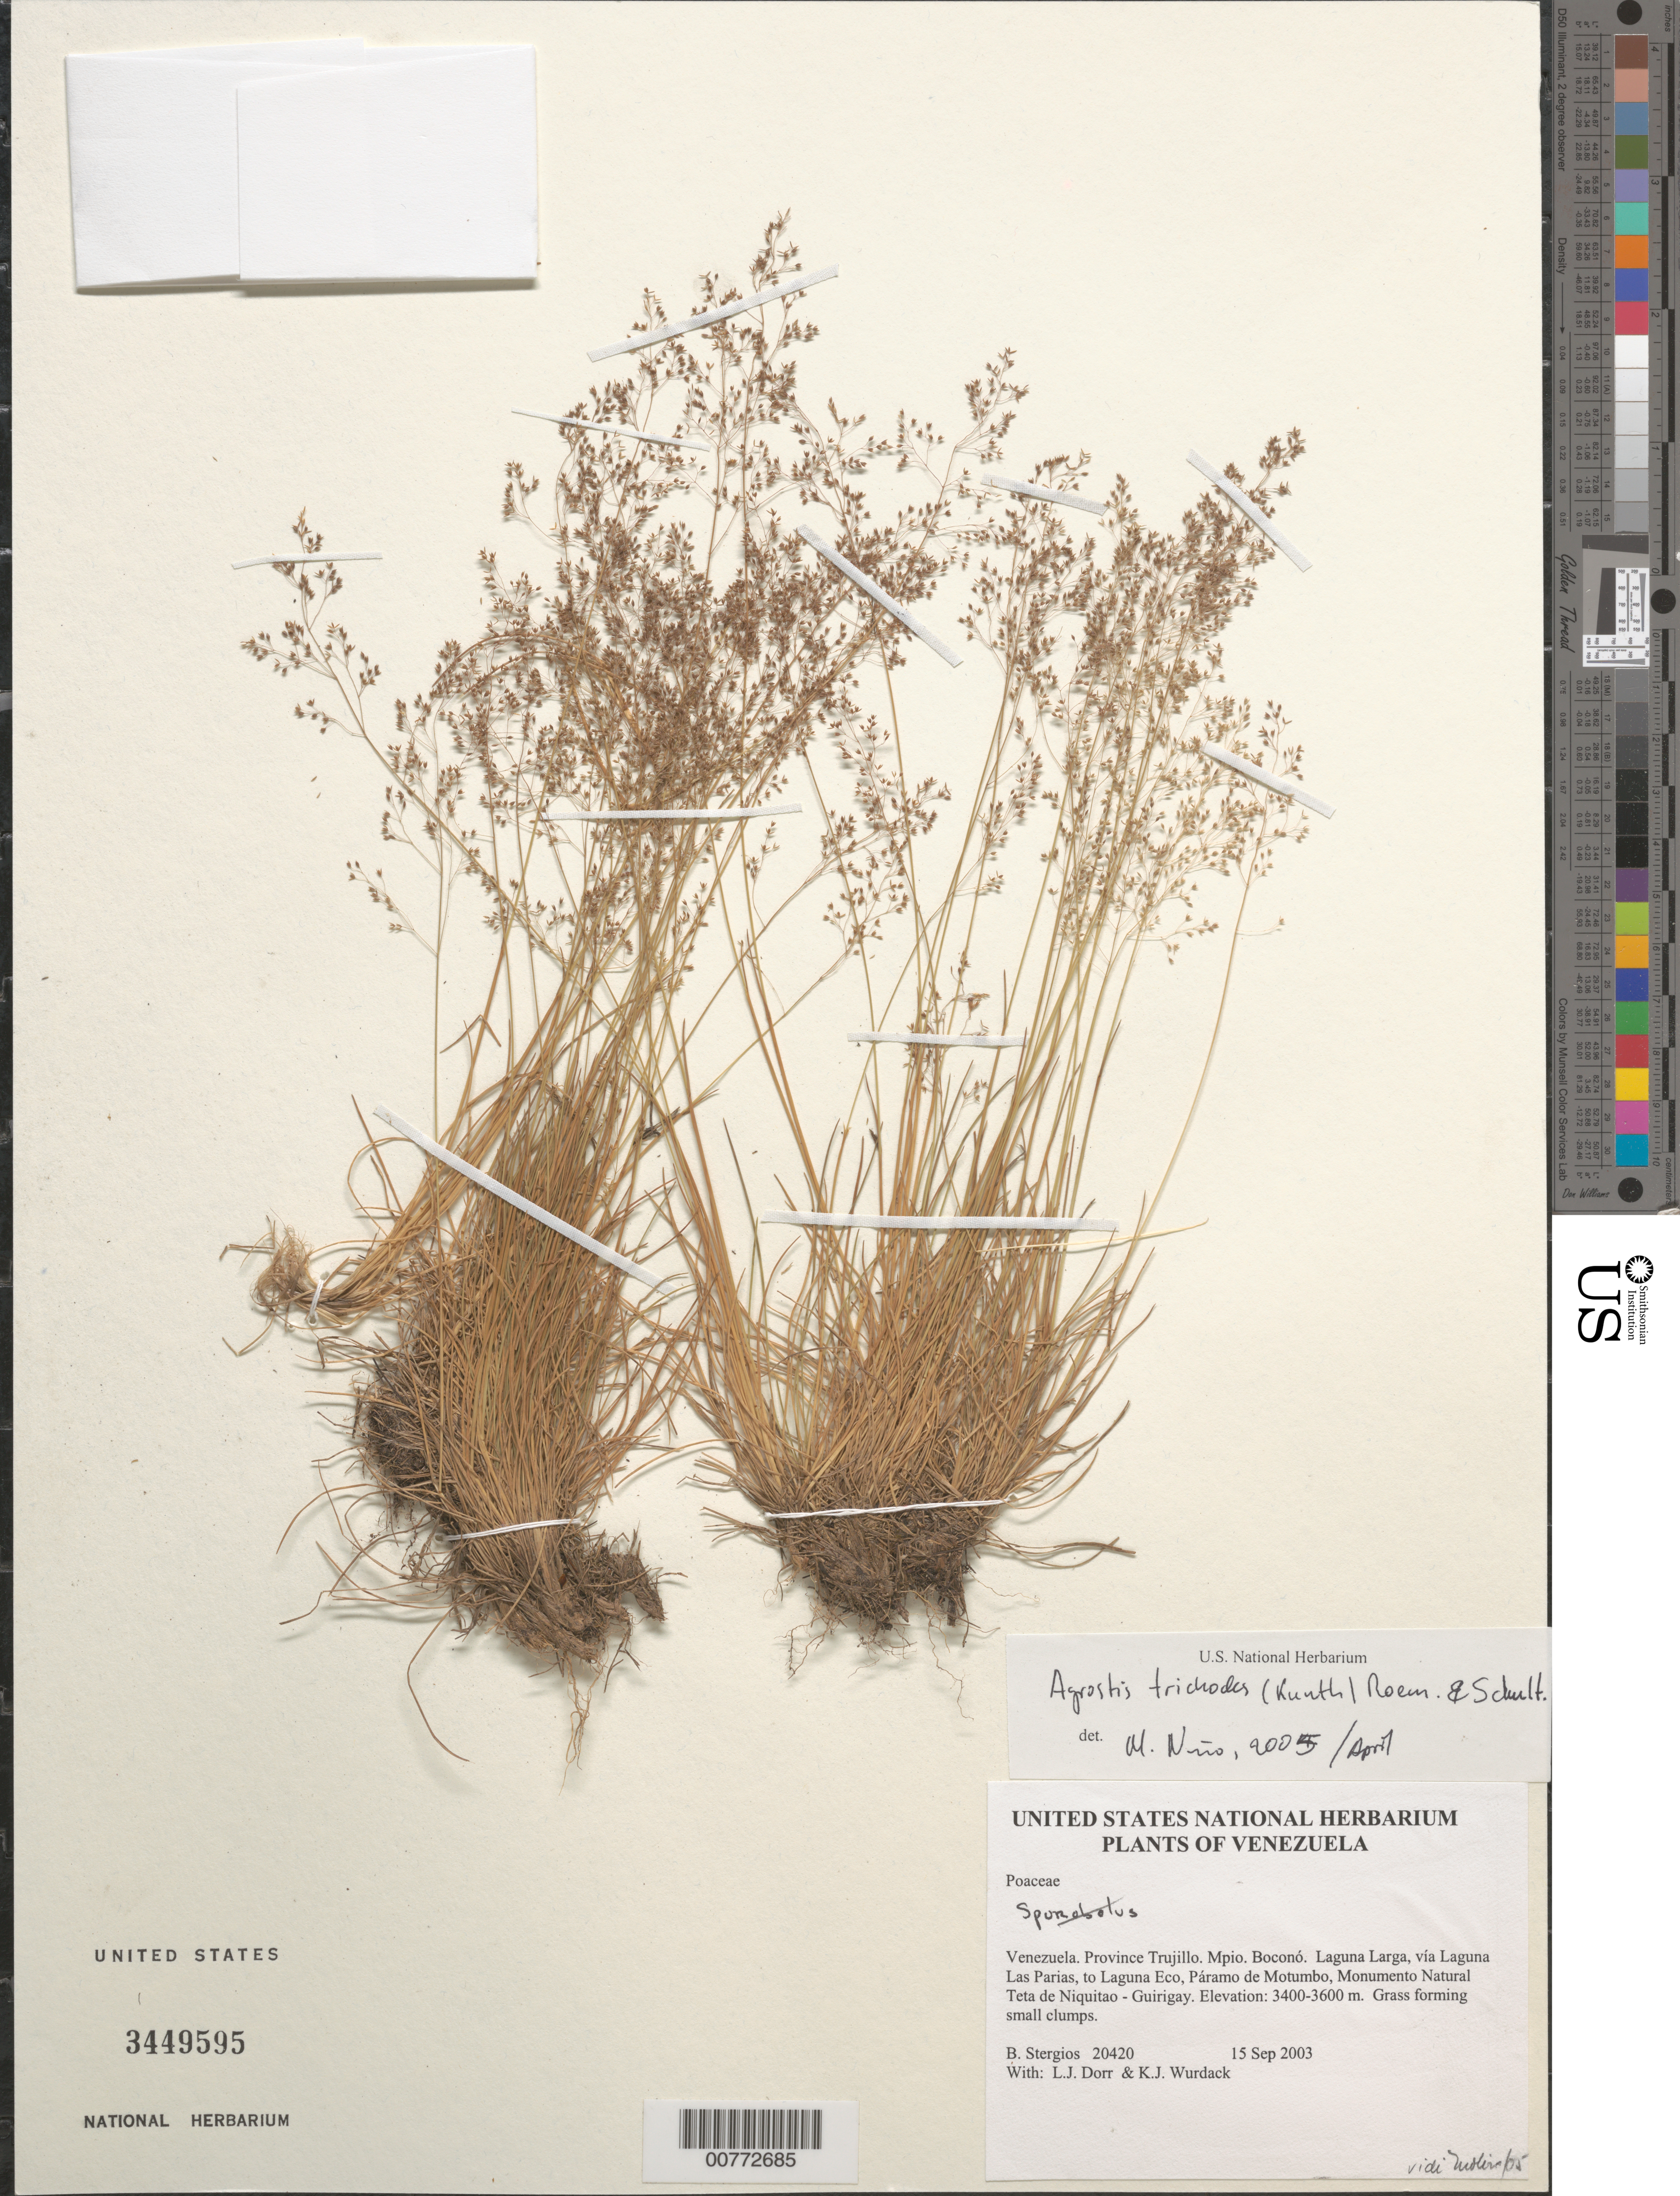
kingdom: Plantae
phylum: Tracheophyta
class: Liliopsida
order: Poales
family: Poaceae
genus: Agrostis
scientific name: Agrostis trichodes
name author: (Kunth) Roem. & Schult.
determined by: Niño, S. M., (PORT), BioCentro-UNELLEZ (VENEZUELA)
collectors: B. G. Stergios, L. J. Dorr & K. Wurdack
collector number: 20420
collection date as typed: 15 Sep 2003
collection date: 2003-09-15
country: Venezuela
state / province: Trujillo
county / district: Boconó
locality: Laguna Larga, vía Laguna Las Parias, to Laguna Eco, Páramo de Motumbo, Monumento Natural Teta de Niquitao - Guirigay.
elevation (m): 3400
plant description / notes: BAB, MO, PORT, US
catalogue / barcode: US 3449595